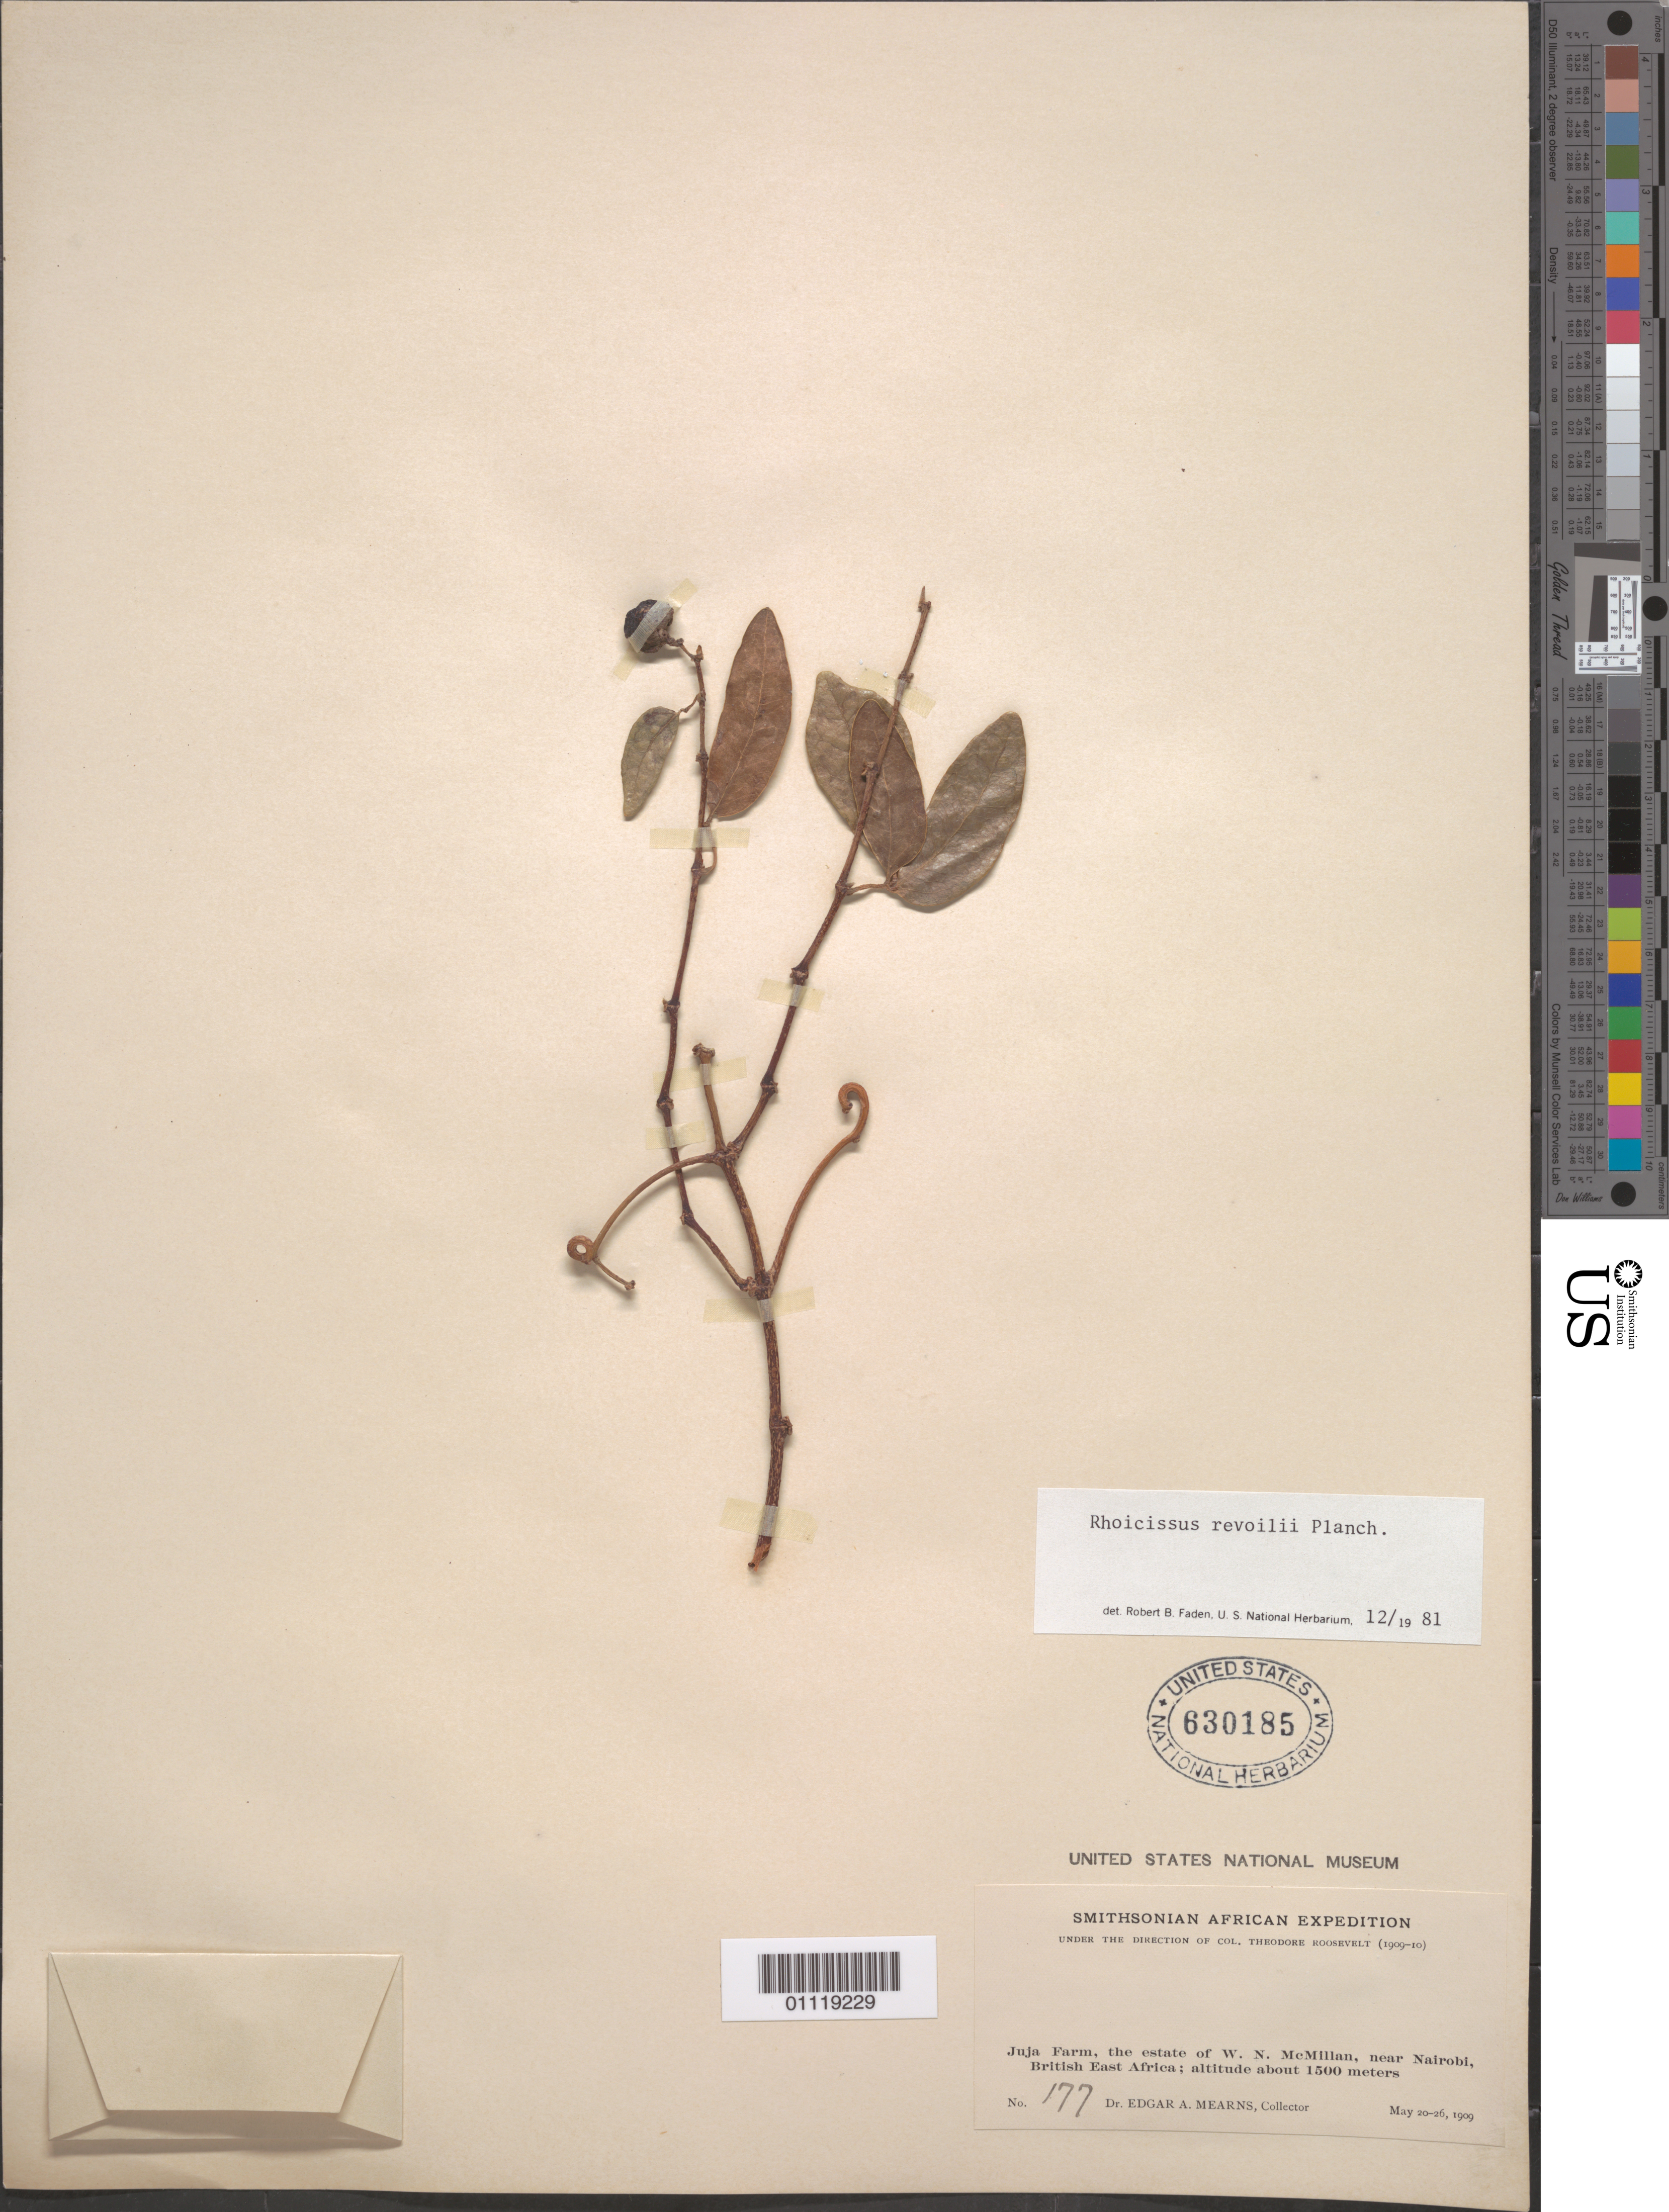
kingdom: Plantae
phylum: Tracheophyta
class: Magnoliopsida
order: Vitales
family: Vitaceae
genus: Rhoicissus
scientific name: Rhoicissus revoilii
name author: Planch.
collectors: E. A. Mearns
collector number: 177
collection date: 1909-05-20/1909-05-26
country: Kenya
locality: Juja Farm, the estate of WN McMillan, near Nairobi, British E Africa.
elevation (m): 1500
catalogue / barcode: US 630185